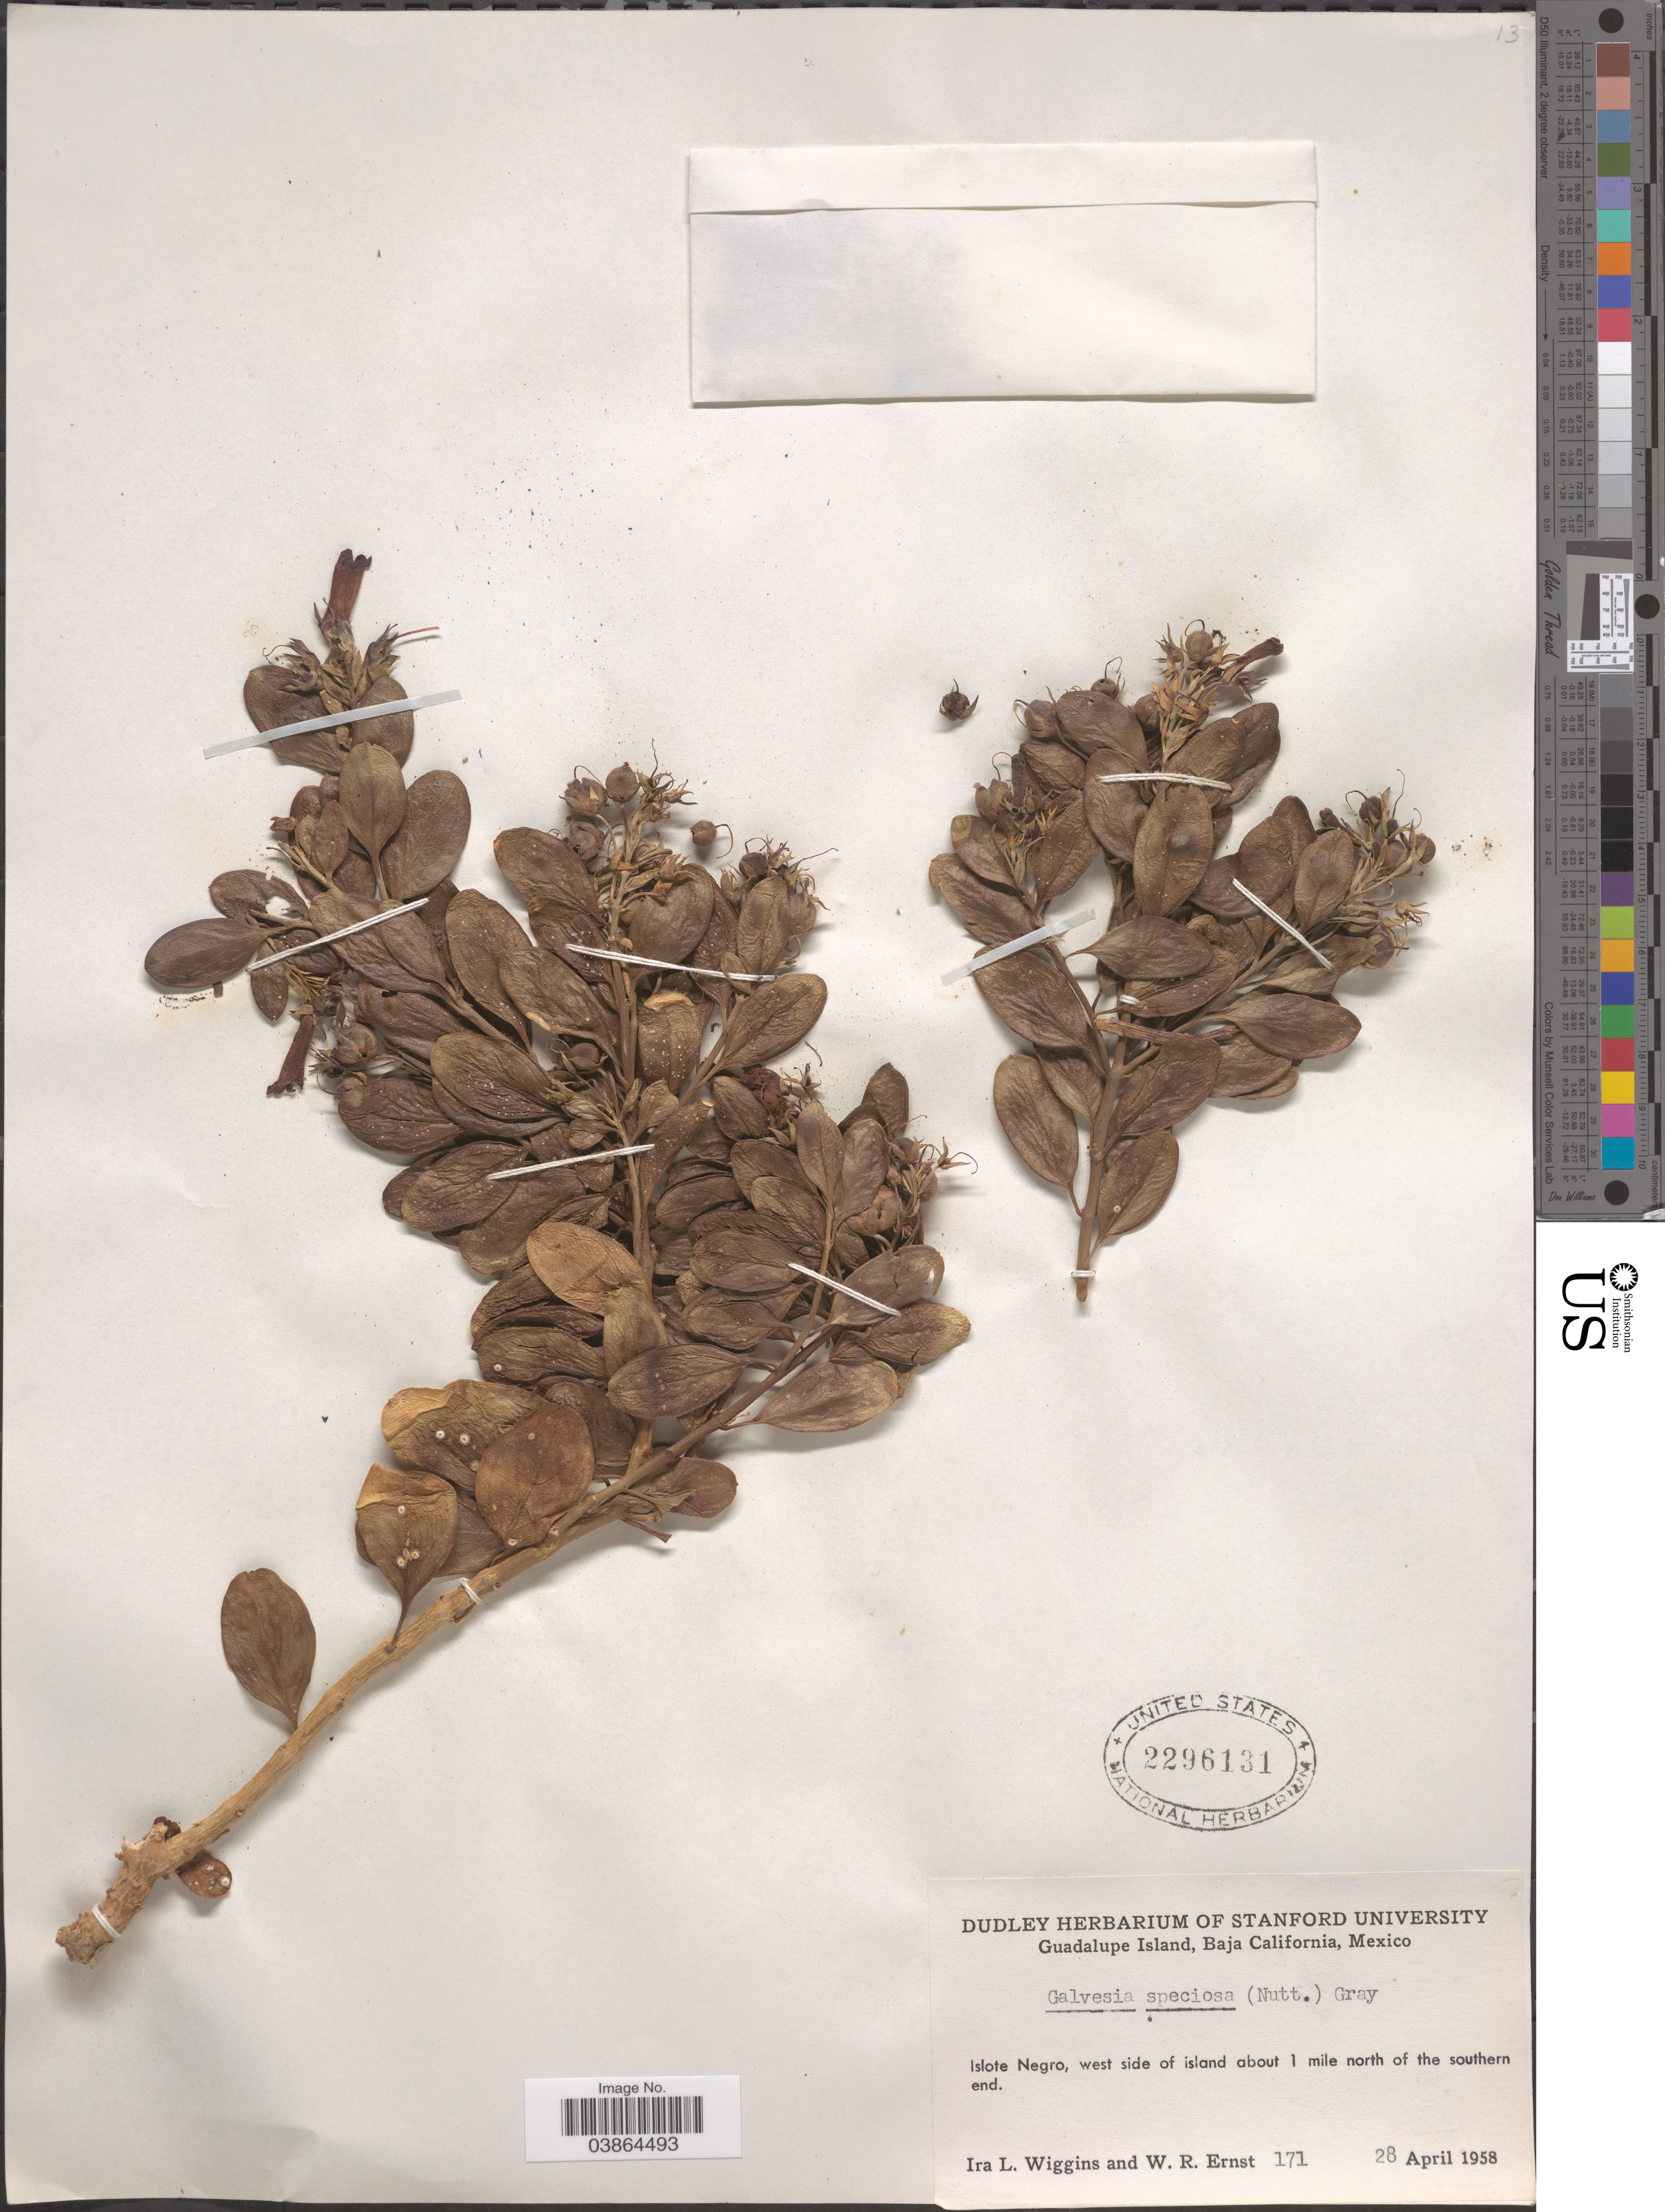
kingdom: Plantae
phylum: Tracheophyta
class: Magnoliopsida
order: Lamiales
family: Plantaginaceae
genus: Gambelia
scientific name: Gambelia speciosa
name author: Nutt.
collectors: I. L. Wiggins & W. R. Ernst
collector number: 171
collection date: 1958-04-28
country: Mexico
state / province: Baja California Norte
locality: Guadalupe Island. Islote Negro, west side of island about 1 mile north of the southern end.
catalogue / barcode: US 2296131